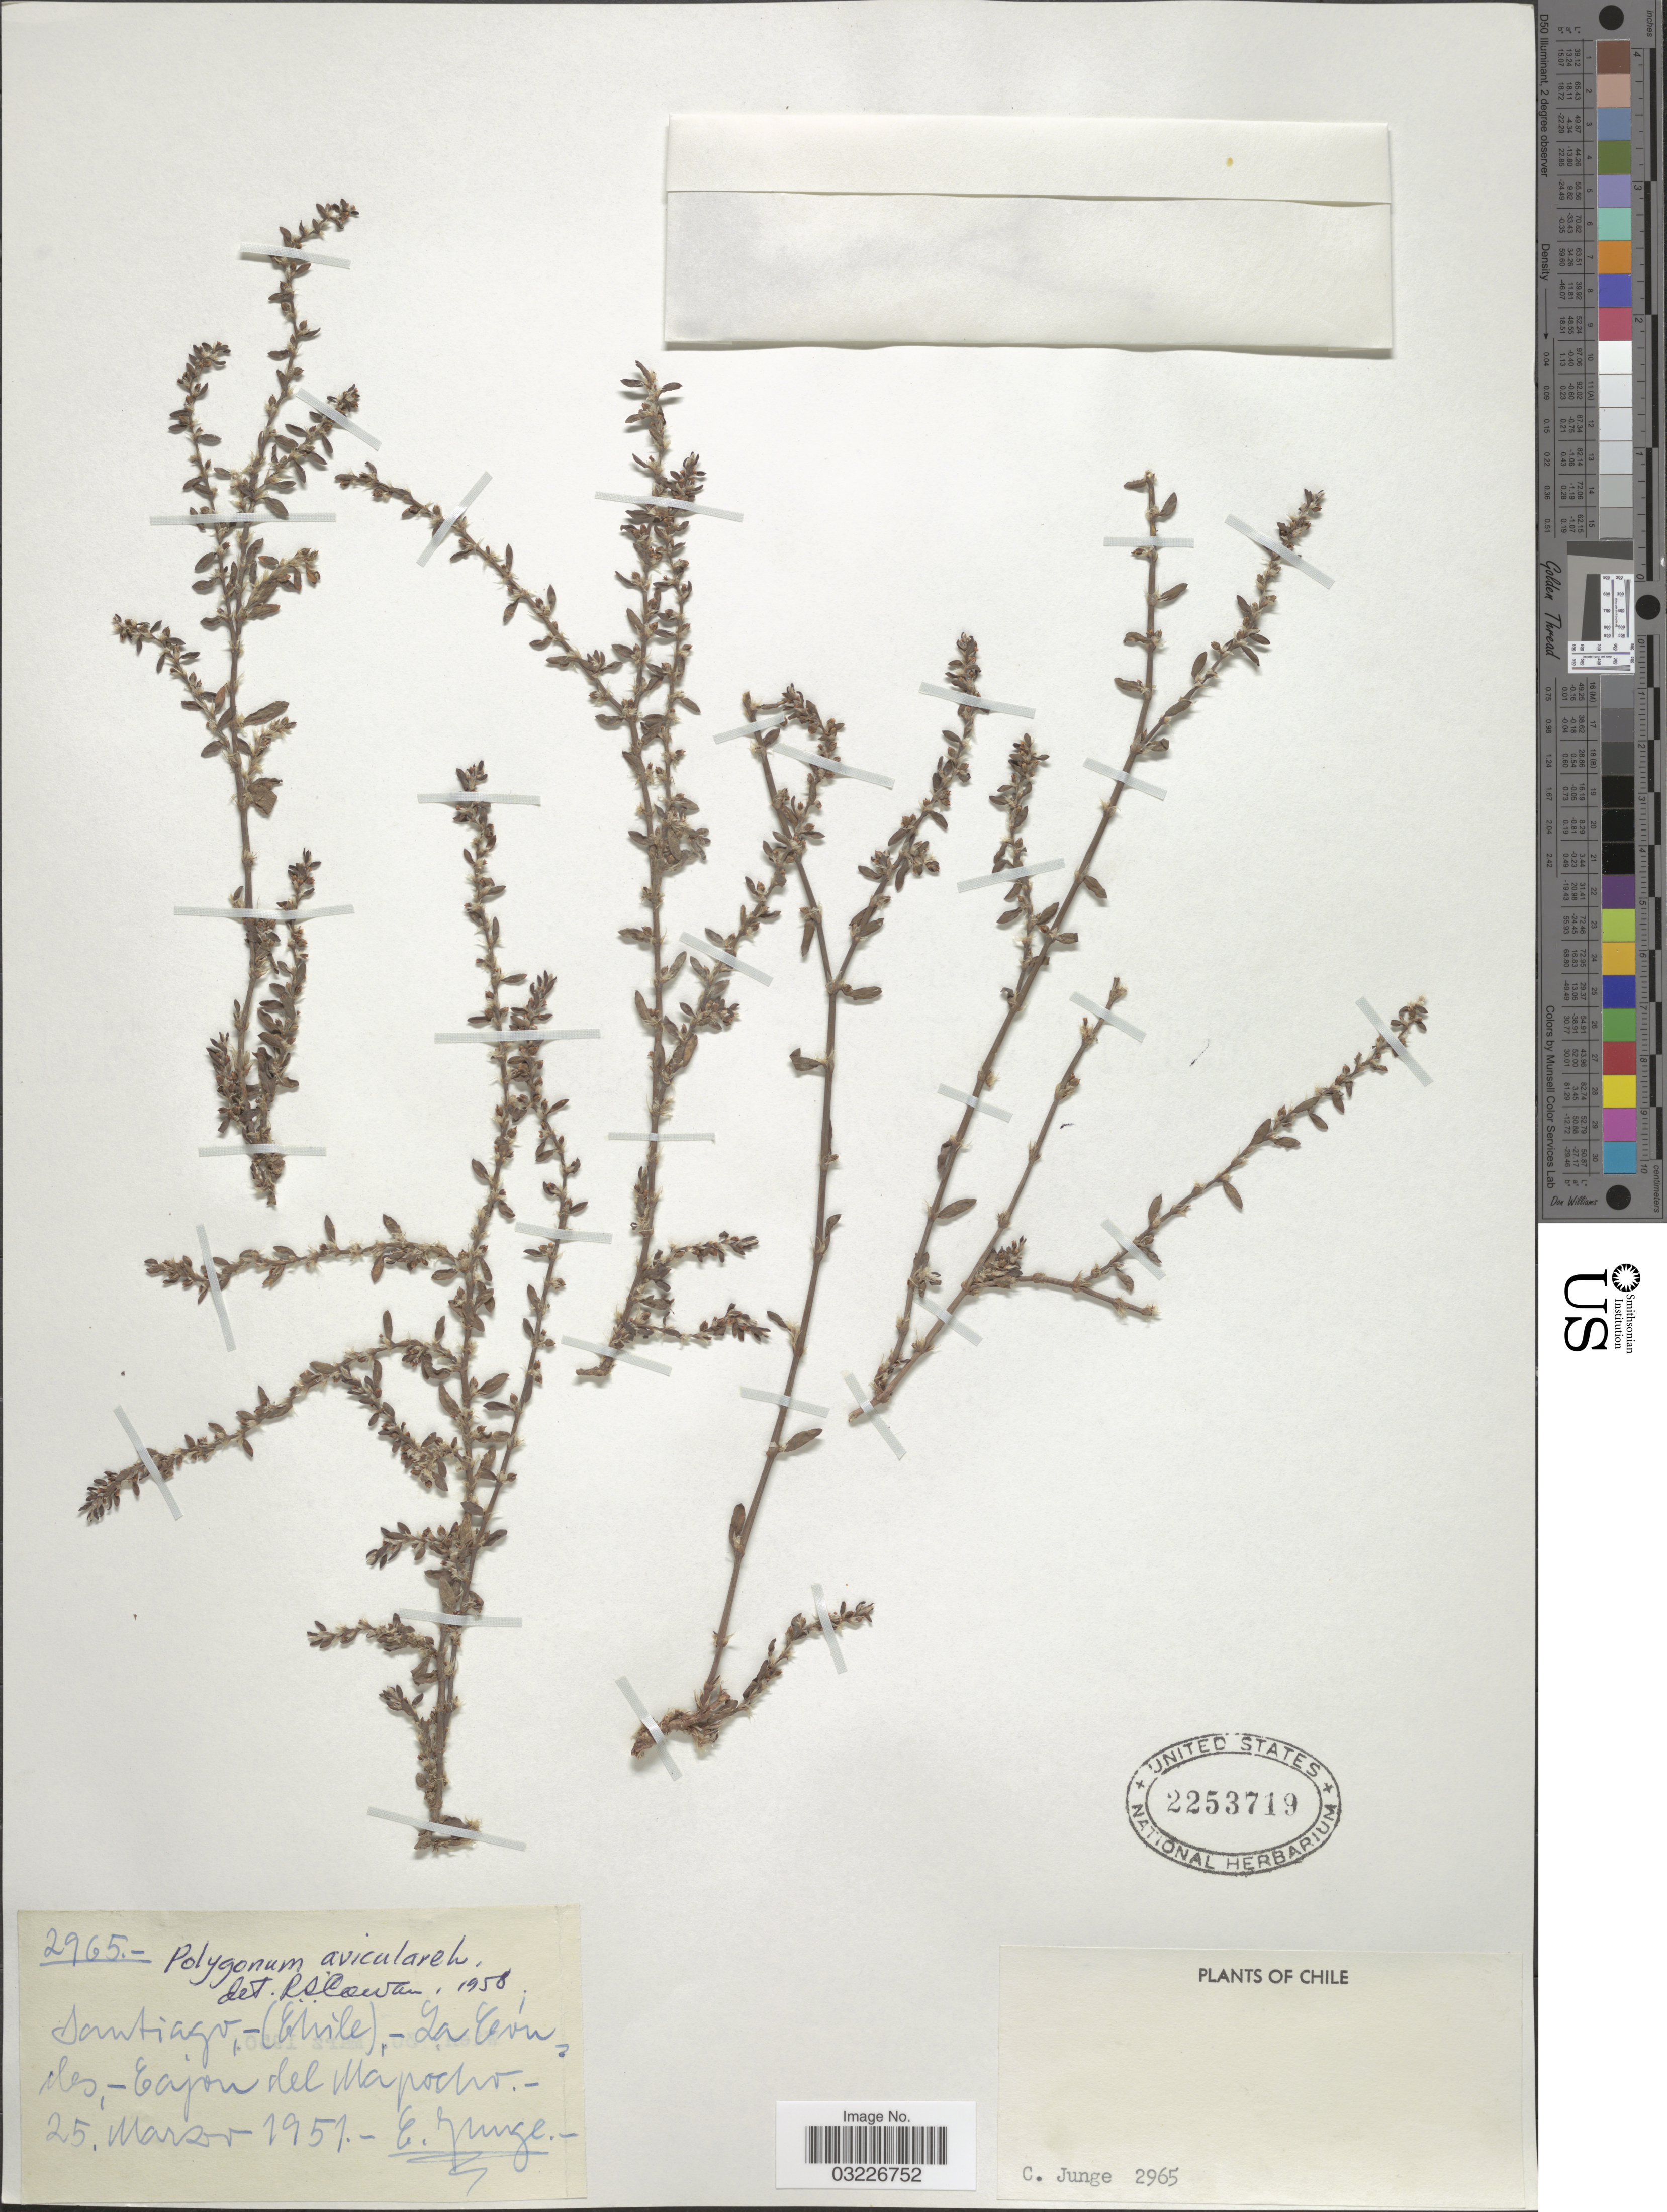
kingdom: Plantae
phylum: Tracheophyta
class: Magnoliopsida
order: Caryophyllales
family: Polygonaceae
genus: Polygonum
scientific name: Polygonum aviculare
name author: L.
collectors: C. Junge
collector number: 2965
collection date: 1951-03-25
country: Chile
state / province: Región Metropolitana (RM)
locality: Santiago, La Cóndes, Eajon del Mapocho.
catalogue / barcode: US 2253719